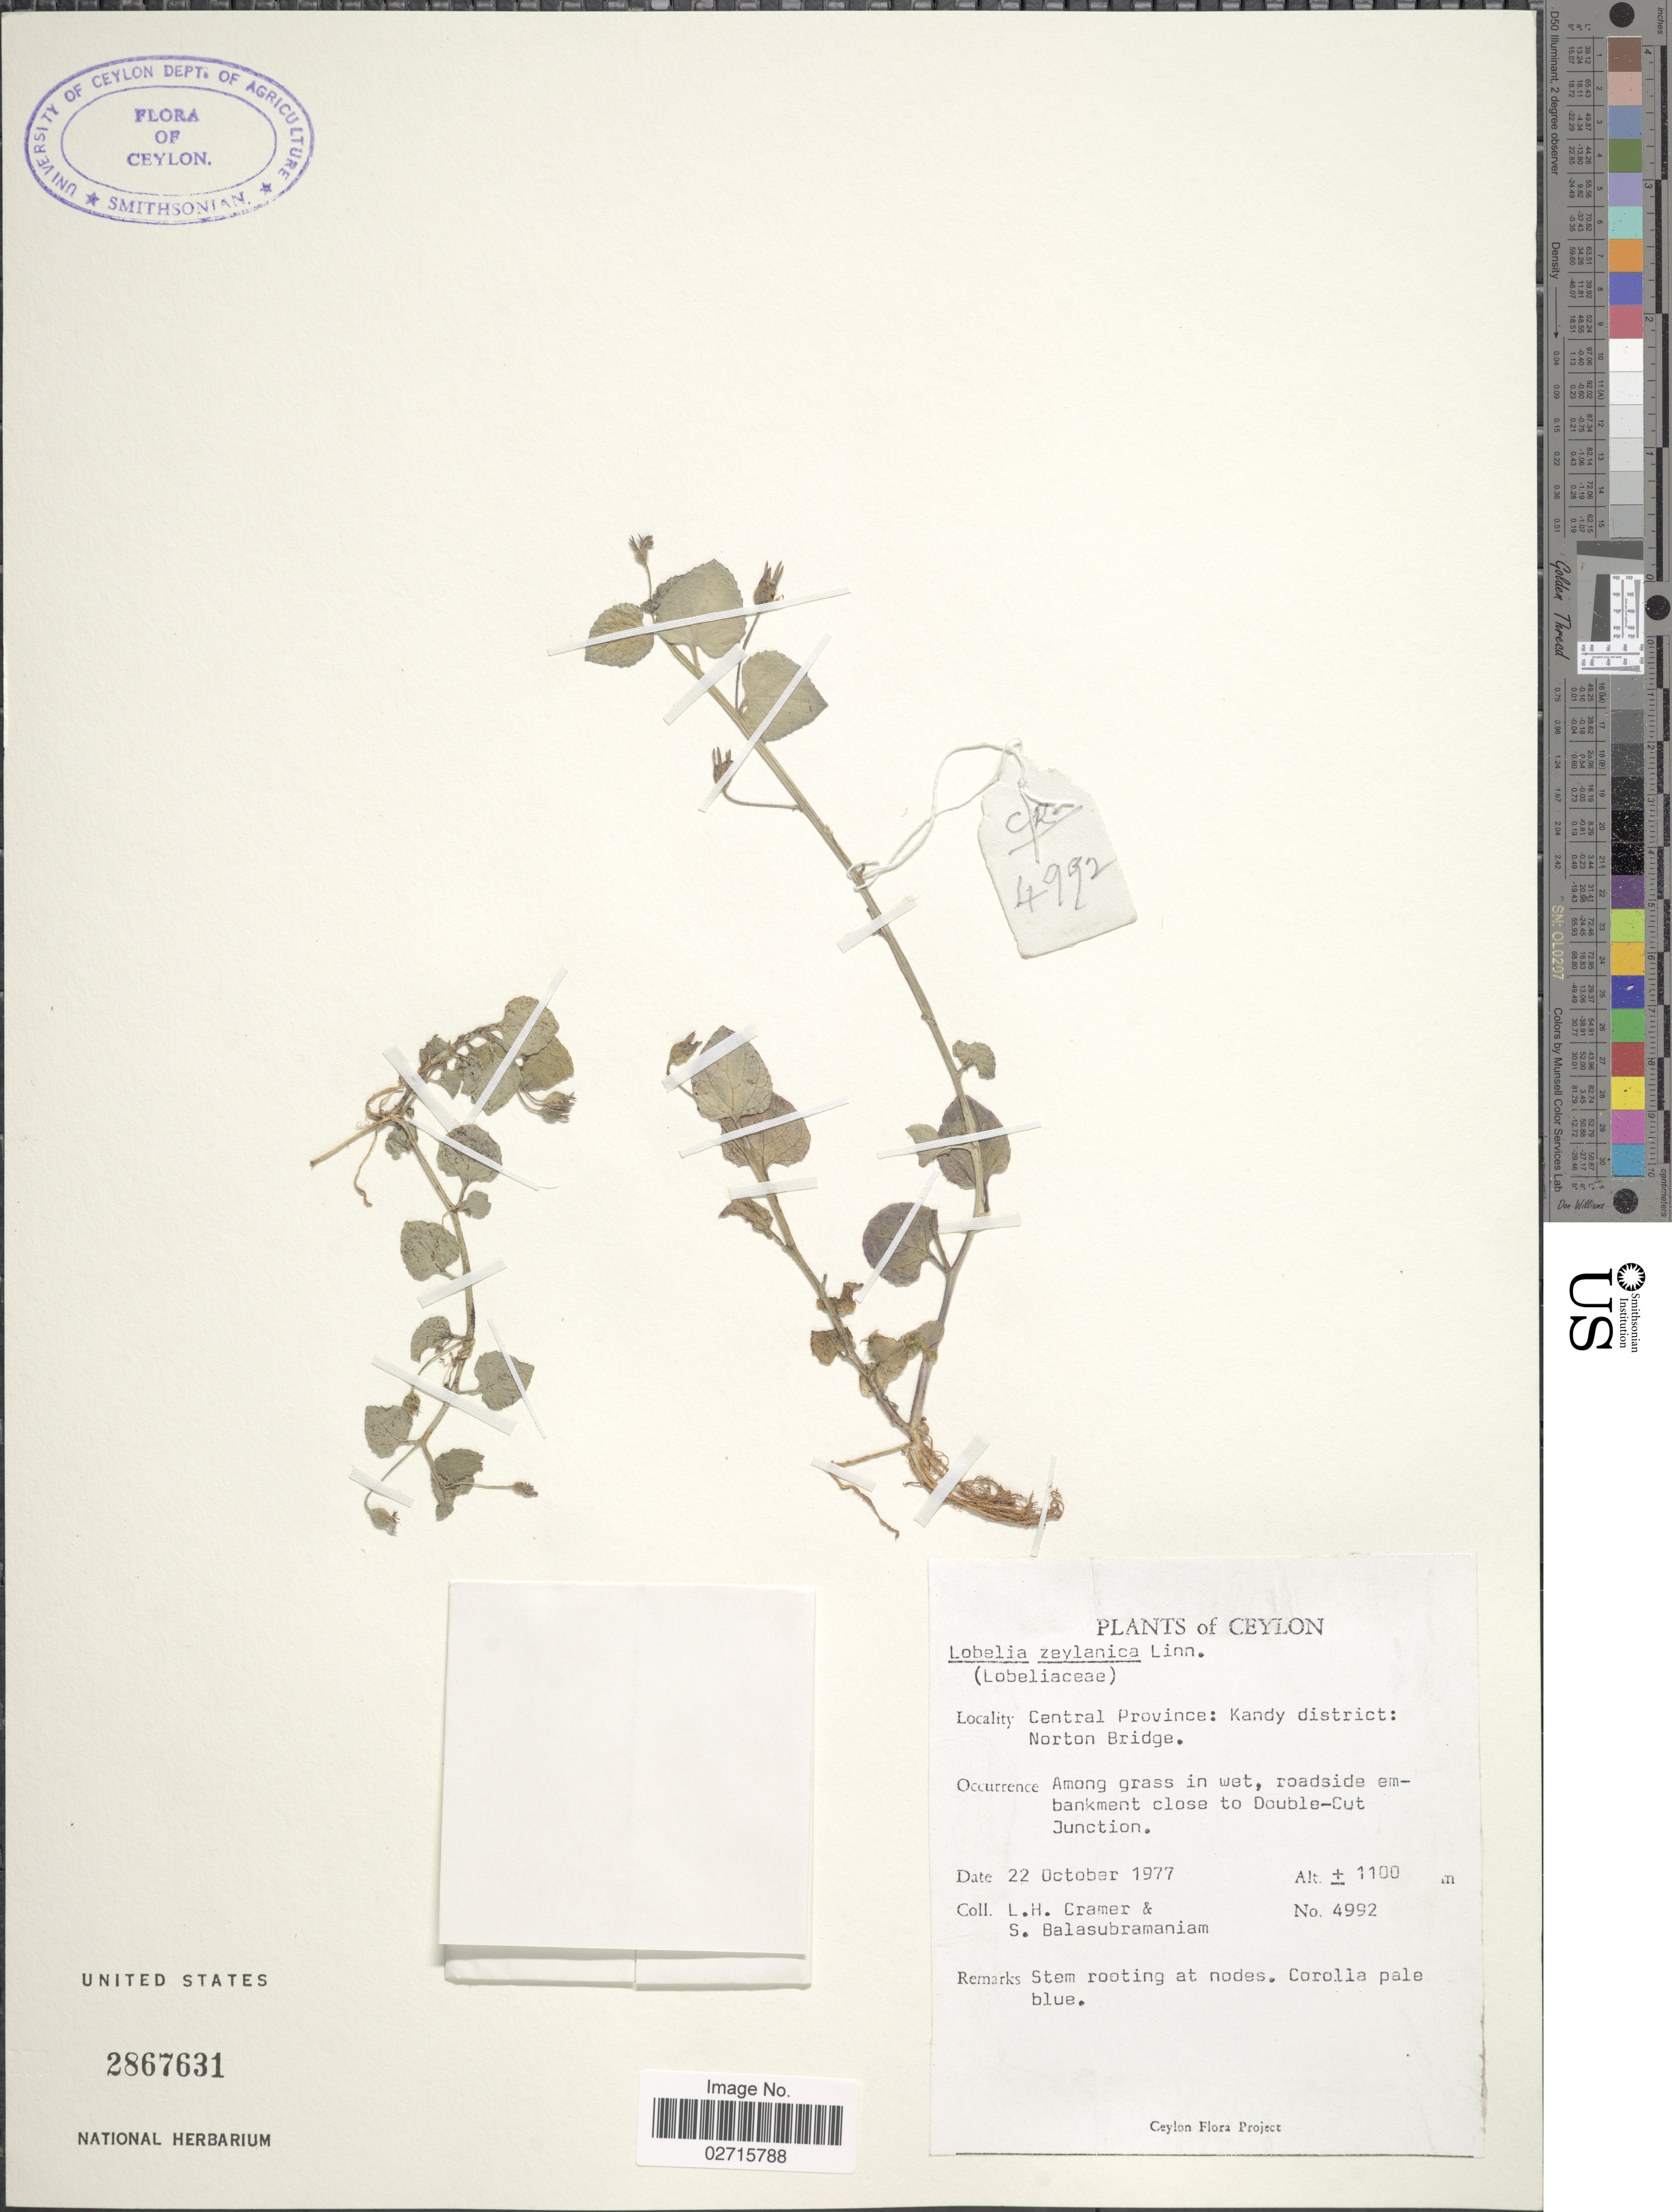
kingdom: Plantae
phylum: Tracheophyta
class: Magnoliopsida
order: Asterales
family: Campanulaceae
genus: Lobelia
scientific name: Lobelia zeylanica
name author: L.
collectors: L. H. Cramer & S. Balasubramaniam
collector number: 4992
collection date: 1977-10-22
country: Sri Lanka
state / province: Central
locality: Ceylon. Central Province: Kandy District: Norton Bridge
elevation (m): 1100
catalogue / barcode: US 2867631